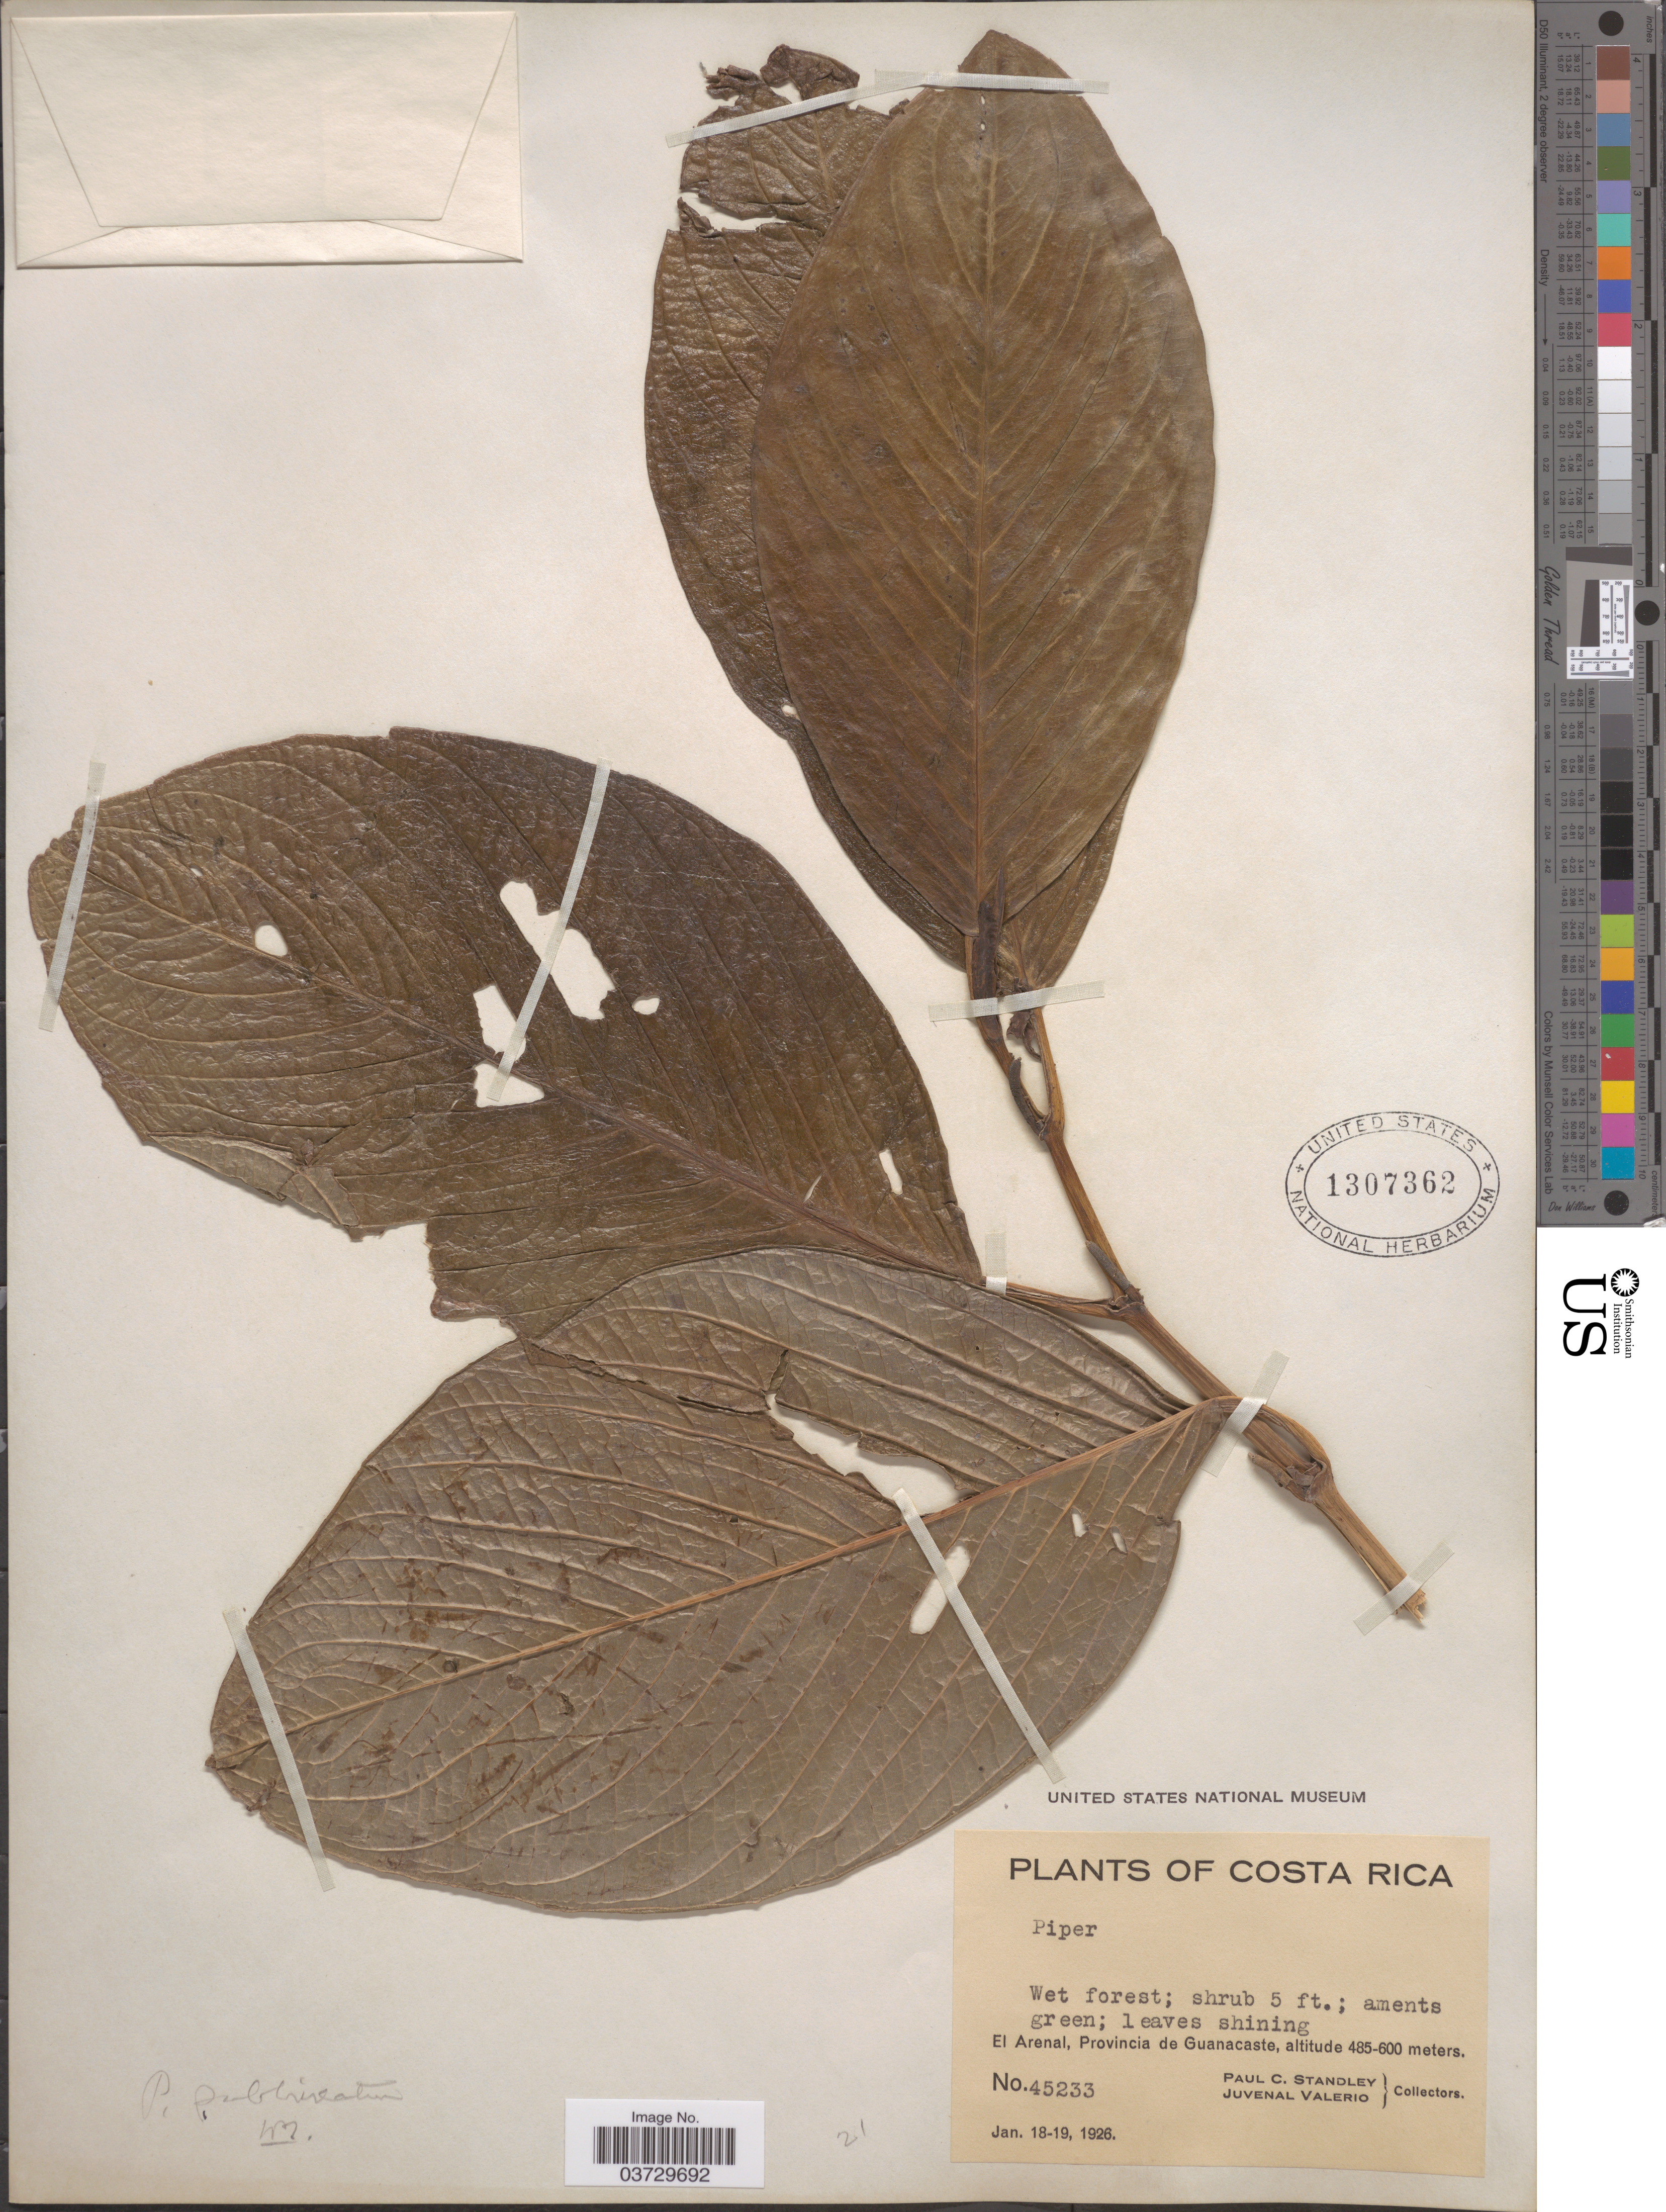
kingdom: Plantae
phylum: Tracheophyta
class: Magnoliopsida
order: Piperales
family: Piperaceae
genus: Piper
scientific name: Piper sublineatum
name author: Kuntze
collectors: P. C. Standley & J. Valerio R.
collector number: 45233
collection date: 1926-01-18/1926-01-19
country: Costa Rica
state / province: Guanacaste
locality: El Arenal.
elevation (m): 485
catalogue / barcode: US 1307362